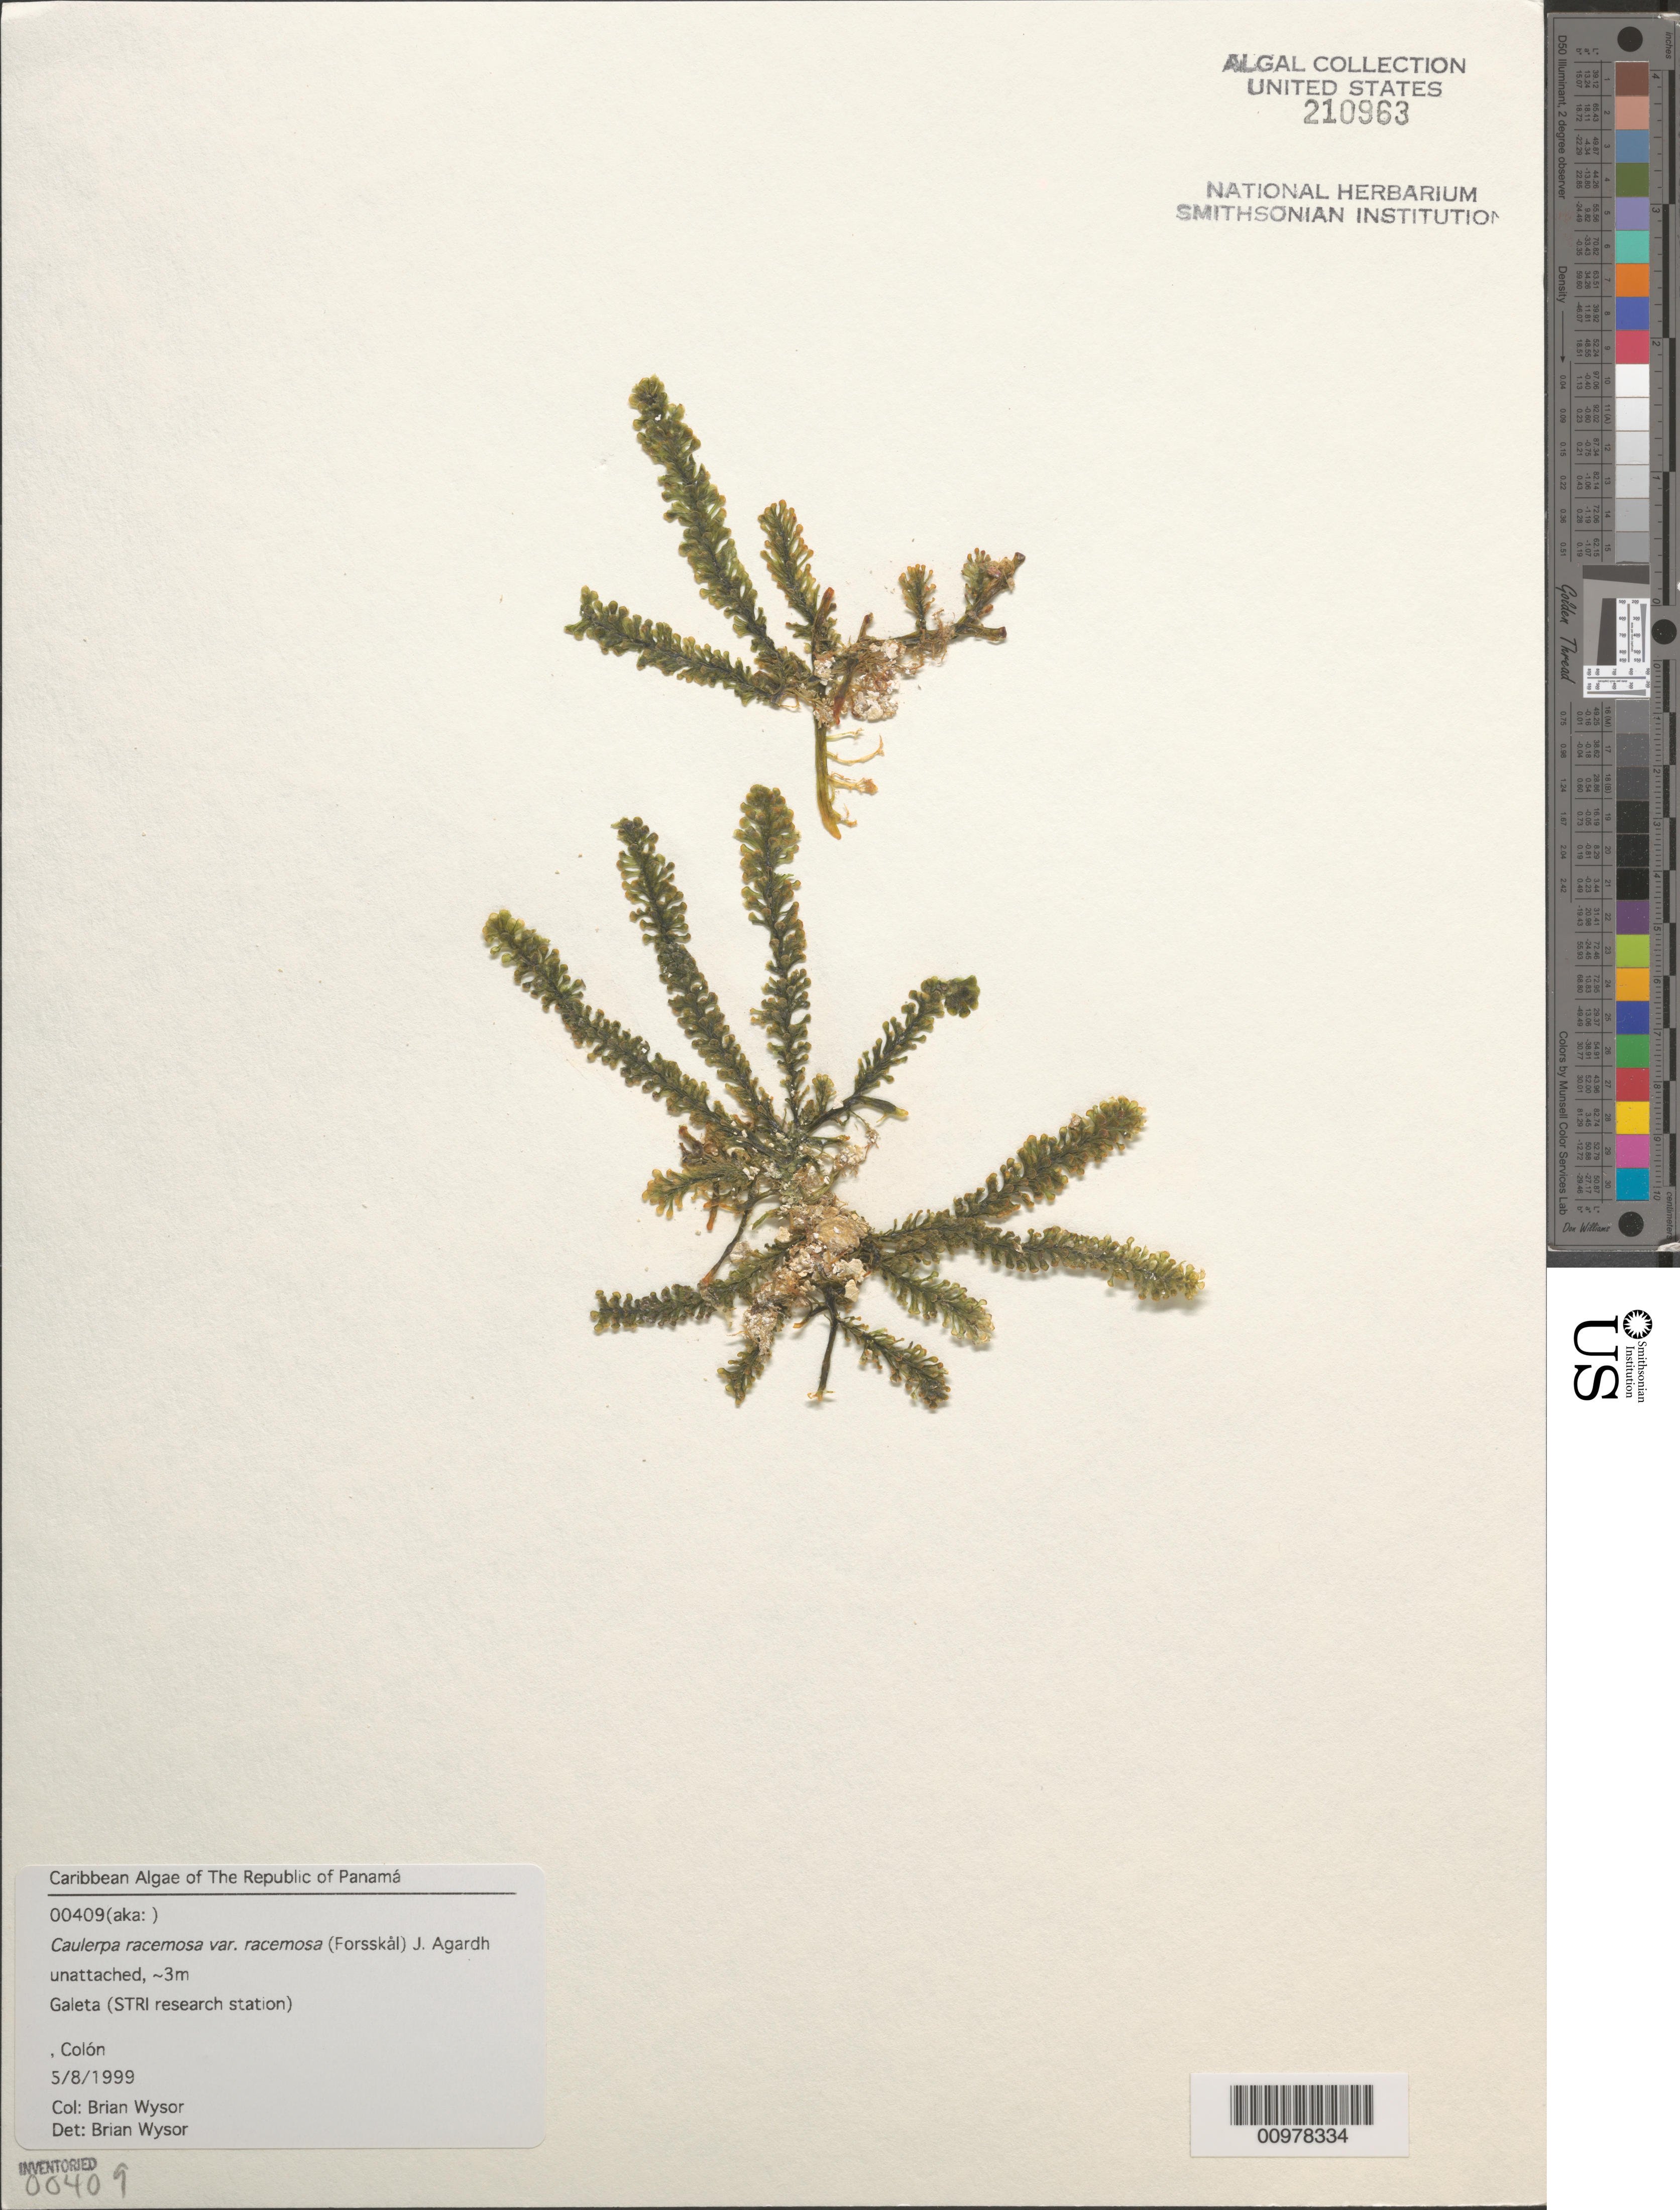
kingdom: Plantae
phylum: Chlorophyta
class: Ulvophyceae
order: Bryopsidales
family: Caulerpaceae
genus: Caulerpa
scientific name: Caulerpa racemosa var. racemosa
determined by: Wysor, B.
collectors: B. Wysor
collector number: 00409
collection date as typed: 08 May 1999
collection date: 1999-05-08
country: Panama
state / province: Colón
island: Galeta Island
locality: STRI (Smithsonian Tropical Research Institute) research station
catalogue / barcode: US 210963